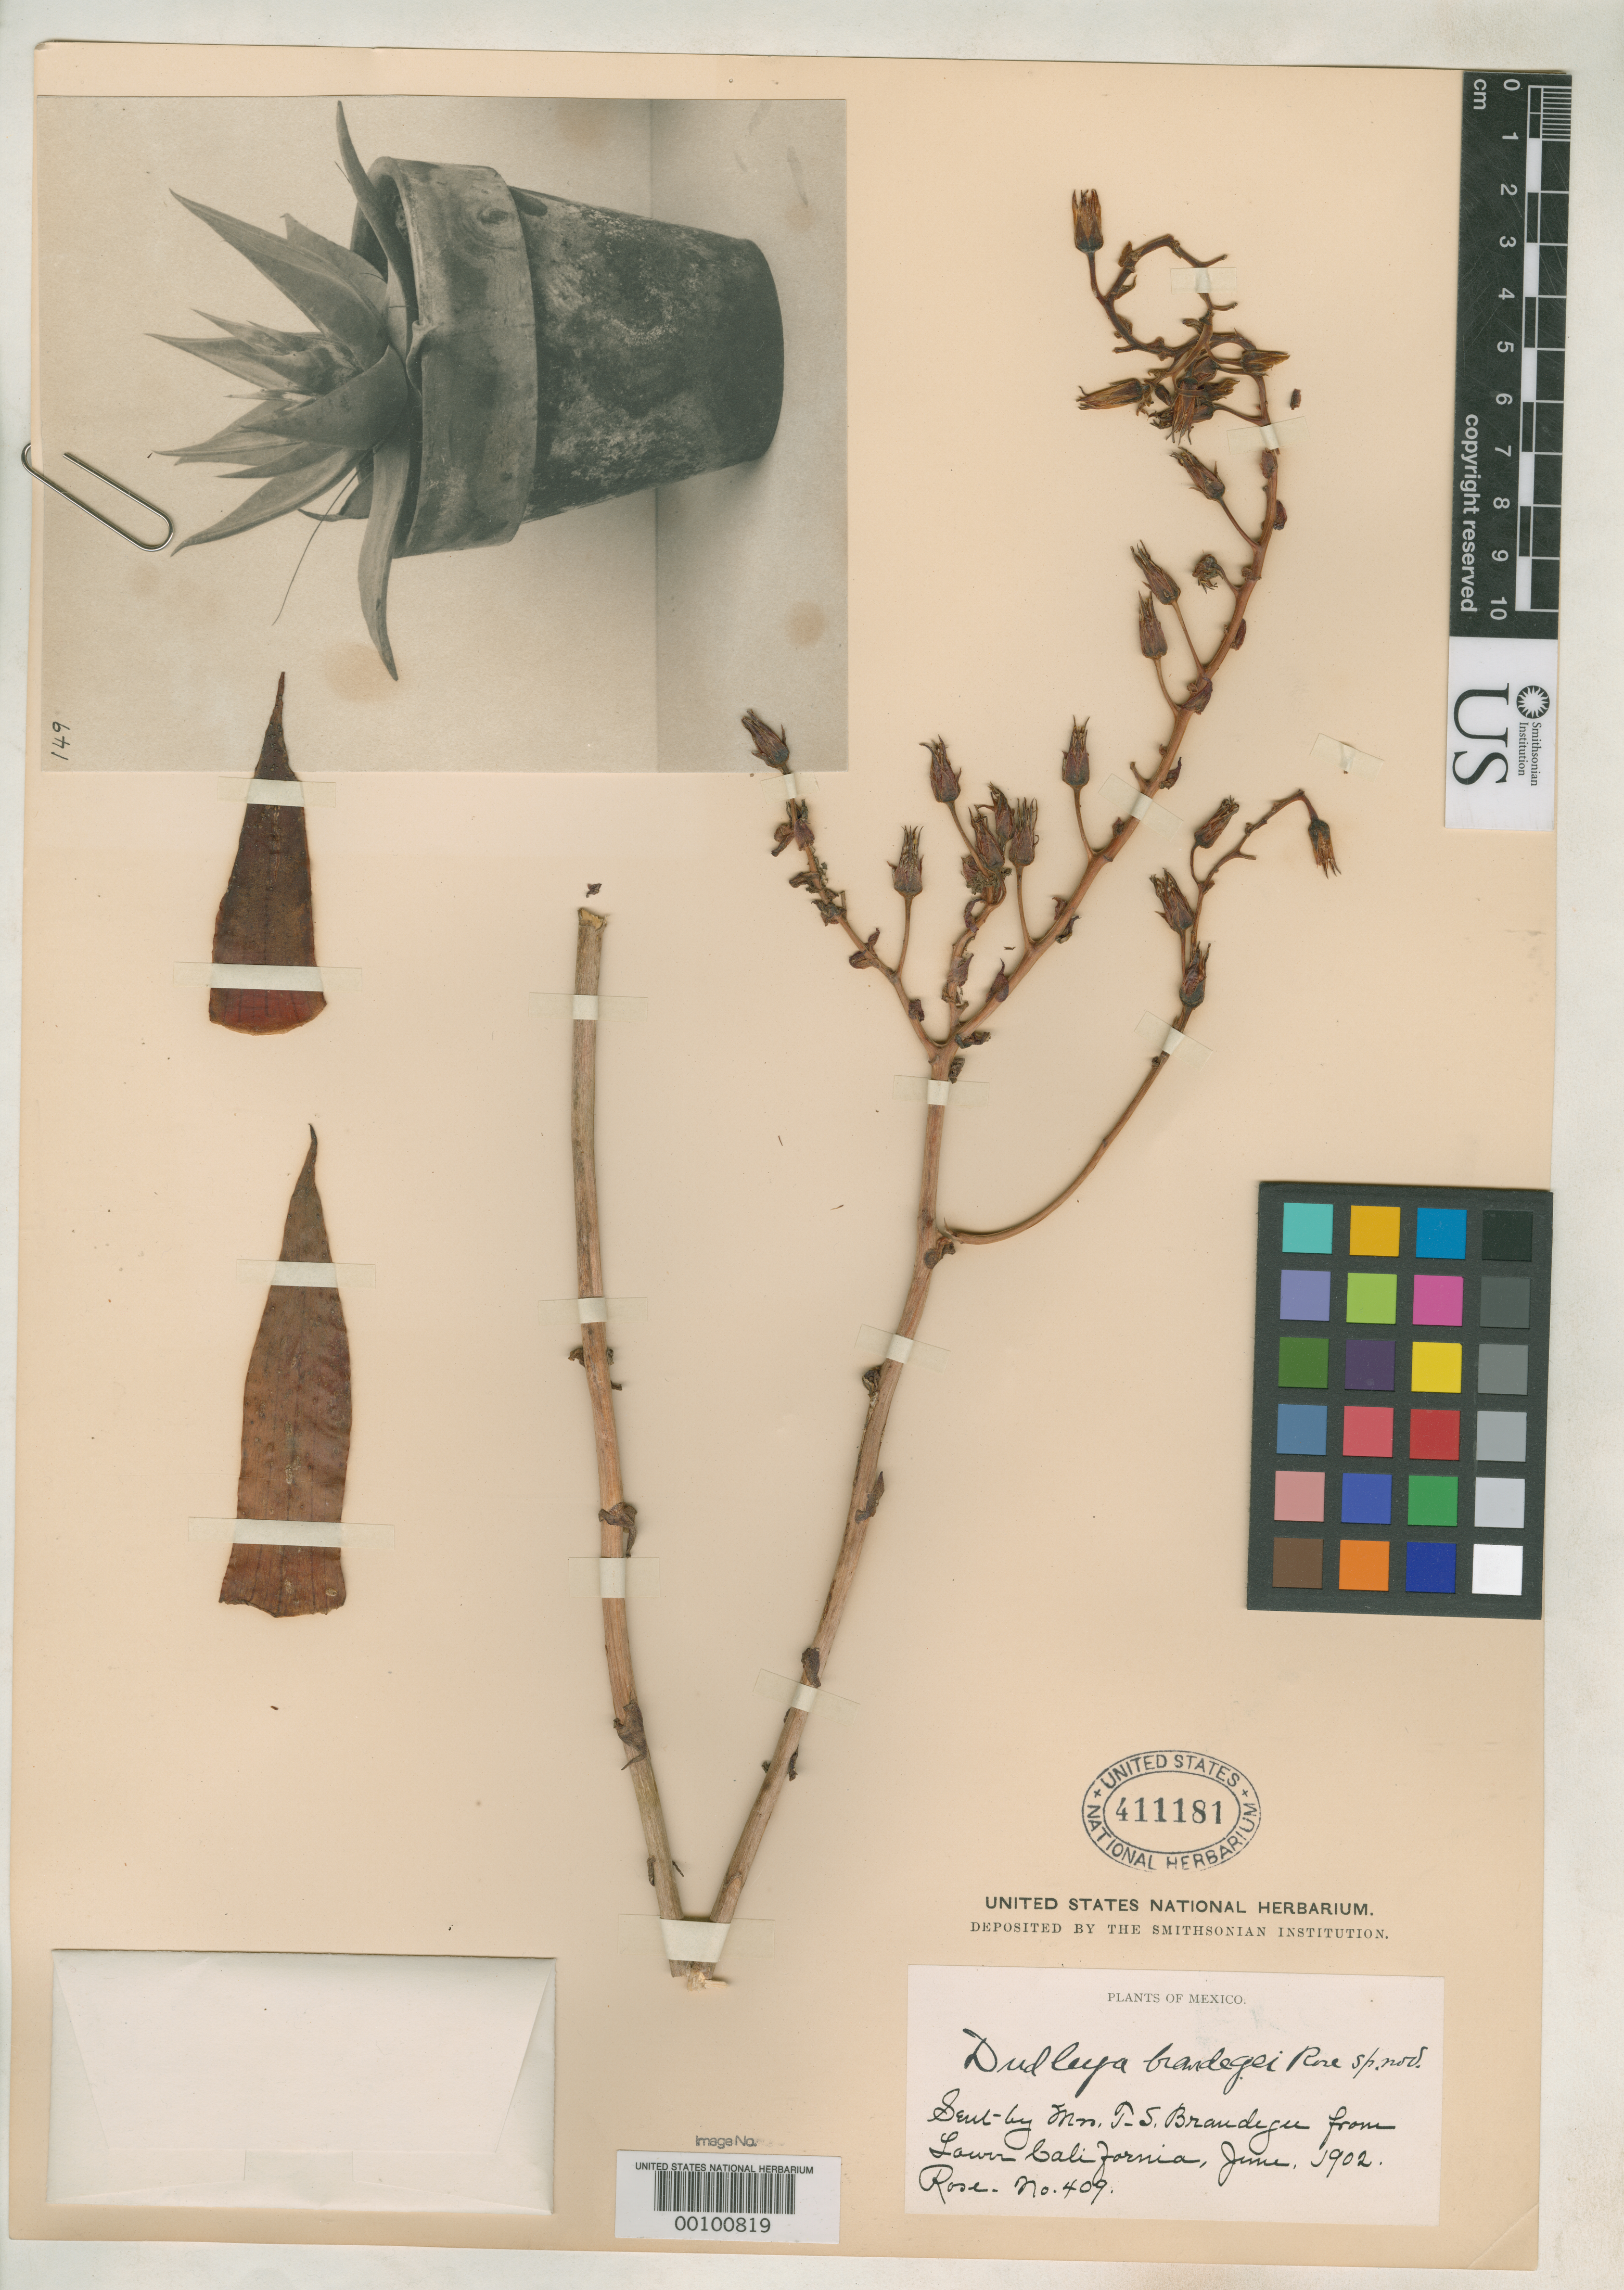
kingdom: Plantae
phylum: Tracheophyta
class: Magnoliopsida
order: Saxifragales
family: Crassulaceae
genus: Dudleya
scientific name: Dudleya brandegei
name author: Rose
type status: Holotype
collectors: T. S. Brandegee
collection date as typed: Jun 1902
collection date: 1902-06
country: Mexico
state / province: Baja California Norte / Baja California Sur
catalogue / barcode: US 411181